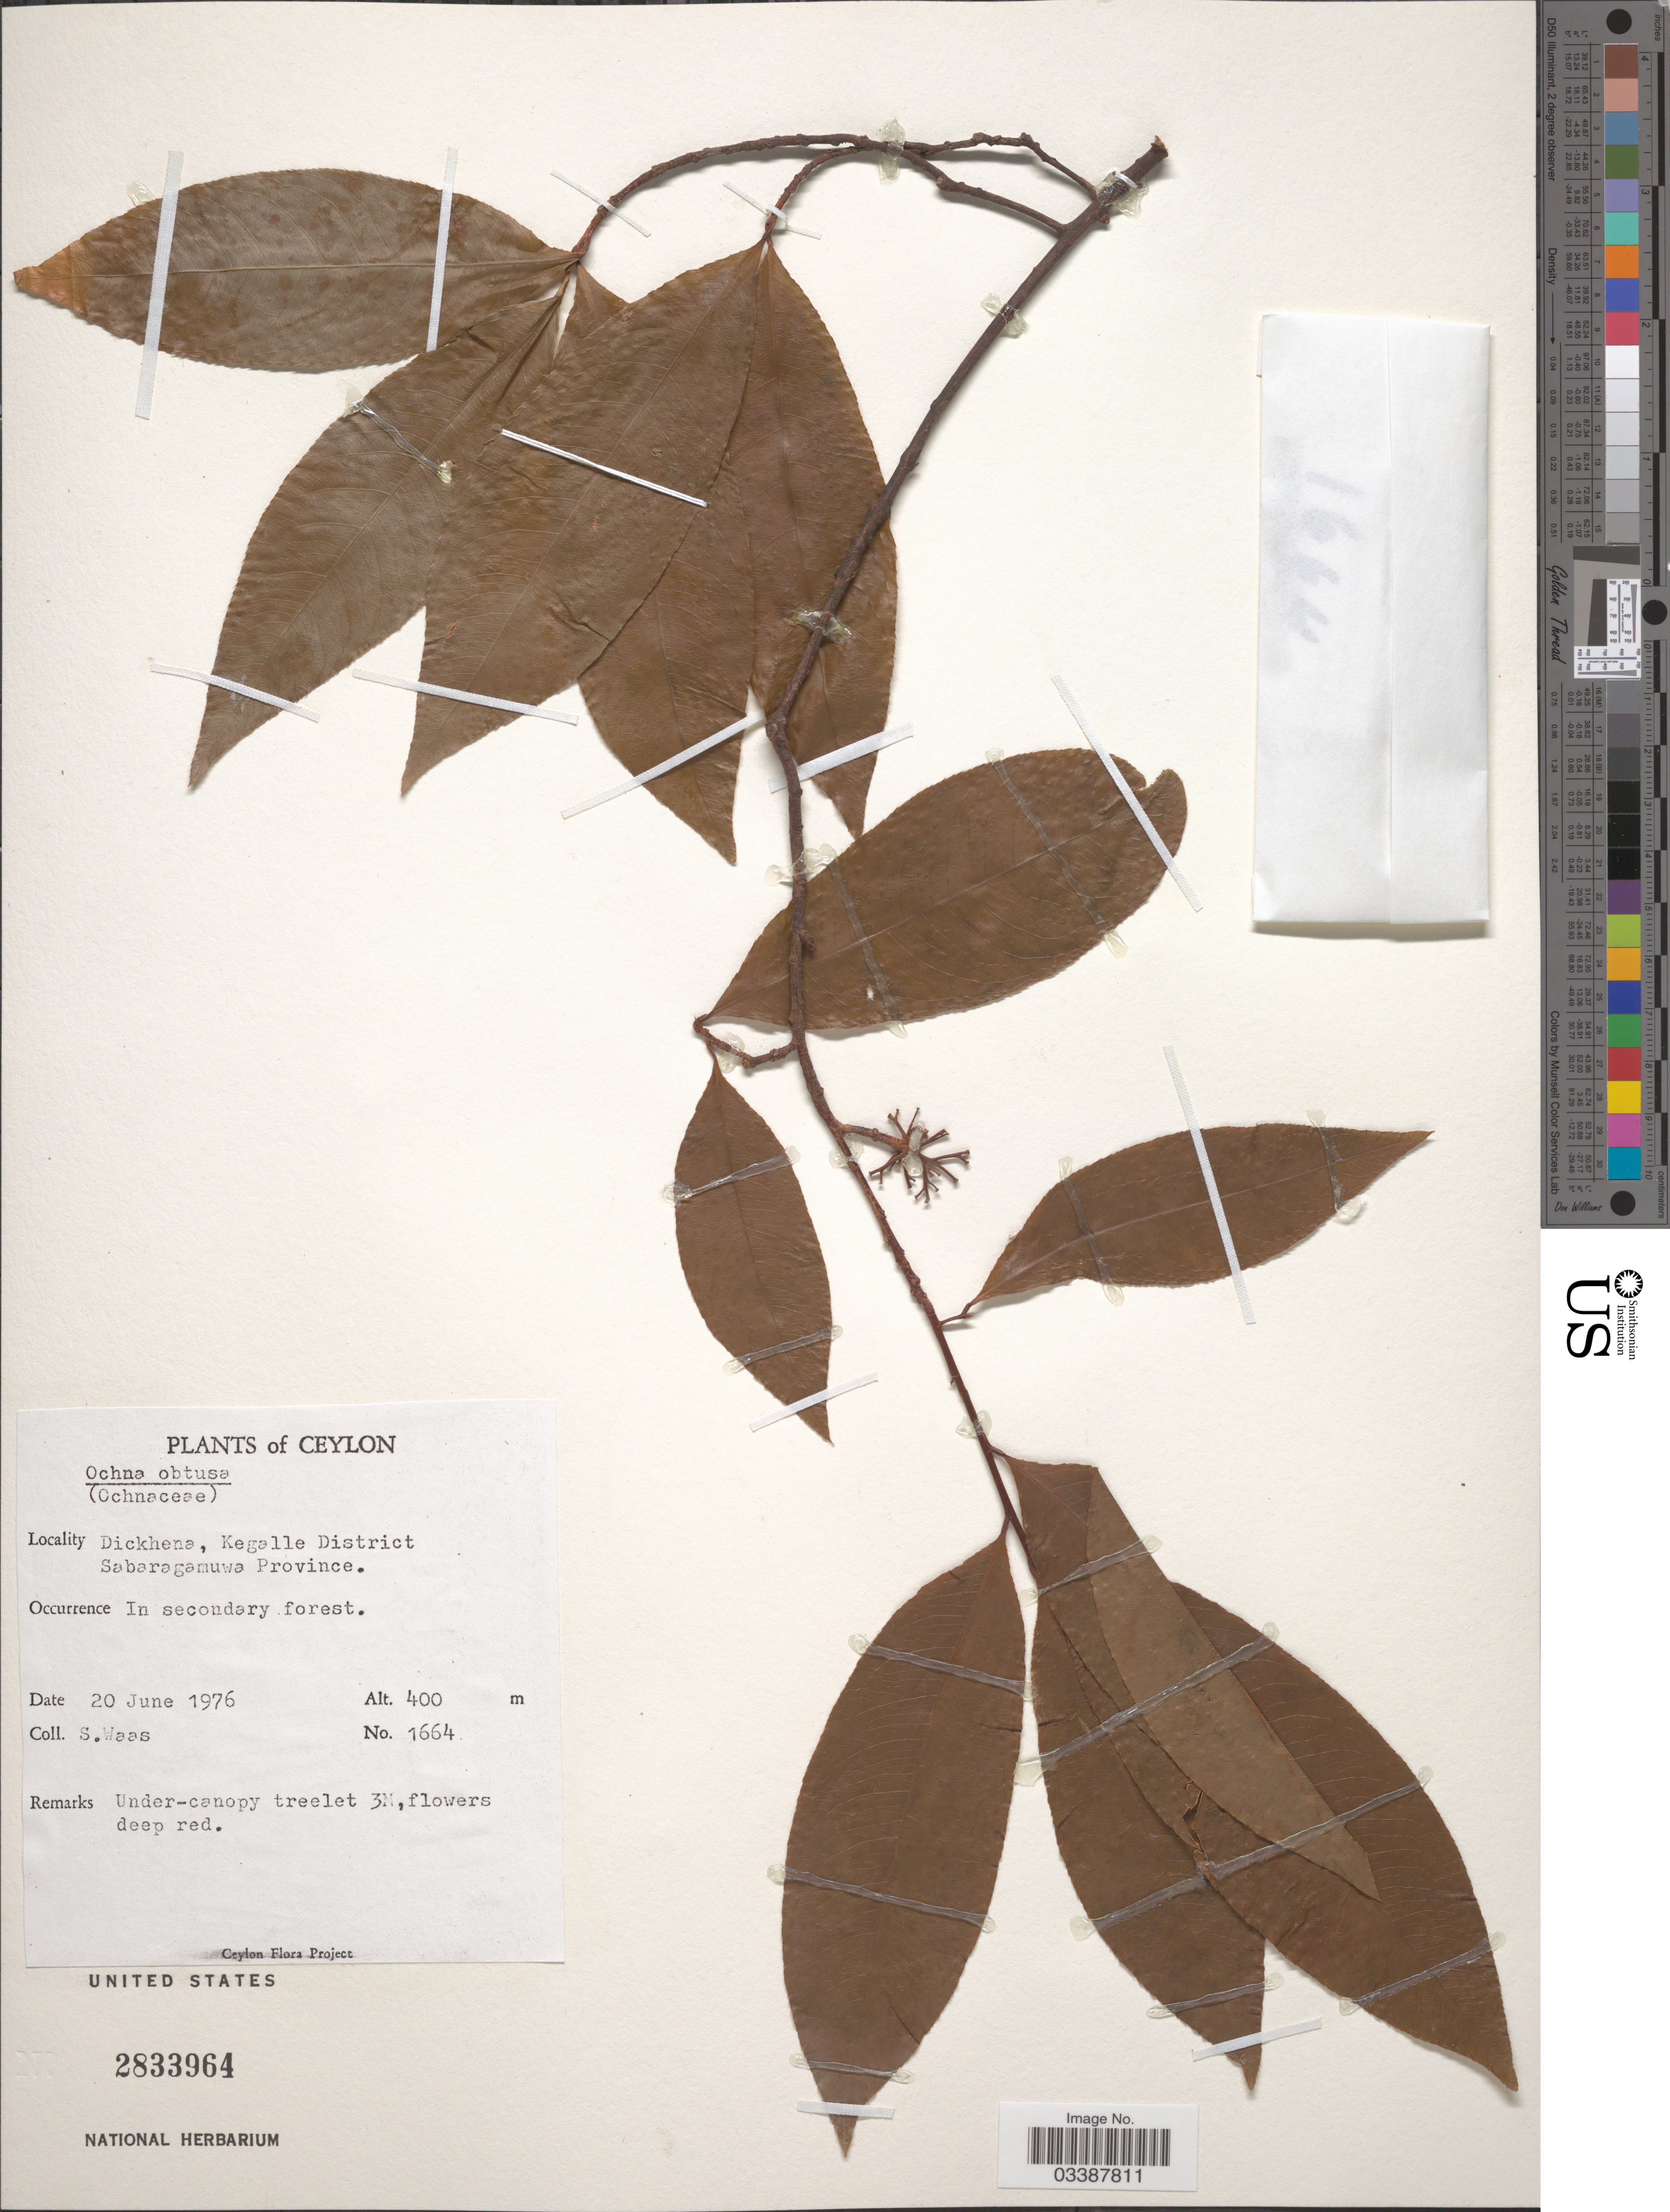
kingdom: Plantae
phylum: Tracheophyta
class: Magnoliopsida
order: Malpighiales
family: Ochnaceae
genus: Ochna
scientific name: Ochna obtusata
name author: DC.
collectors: S. Waas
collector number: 1664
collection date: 1976-06-20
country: Sri Lanka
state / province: Sabaragamuwa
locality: Ceylon. Dickhena, Kegalle District.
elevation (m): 400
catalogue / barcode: US 2833964